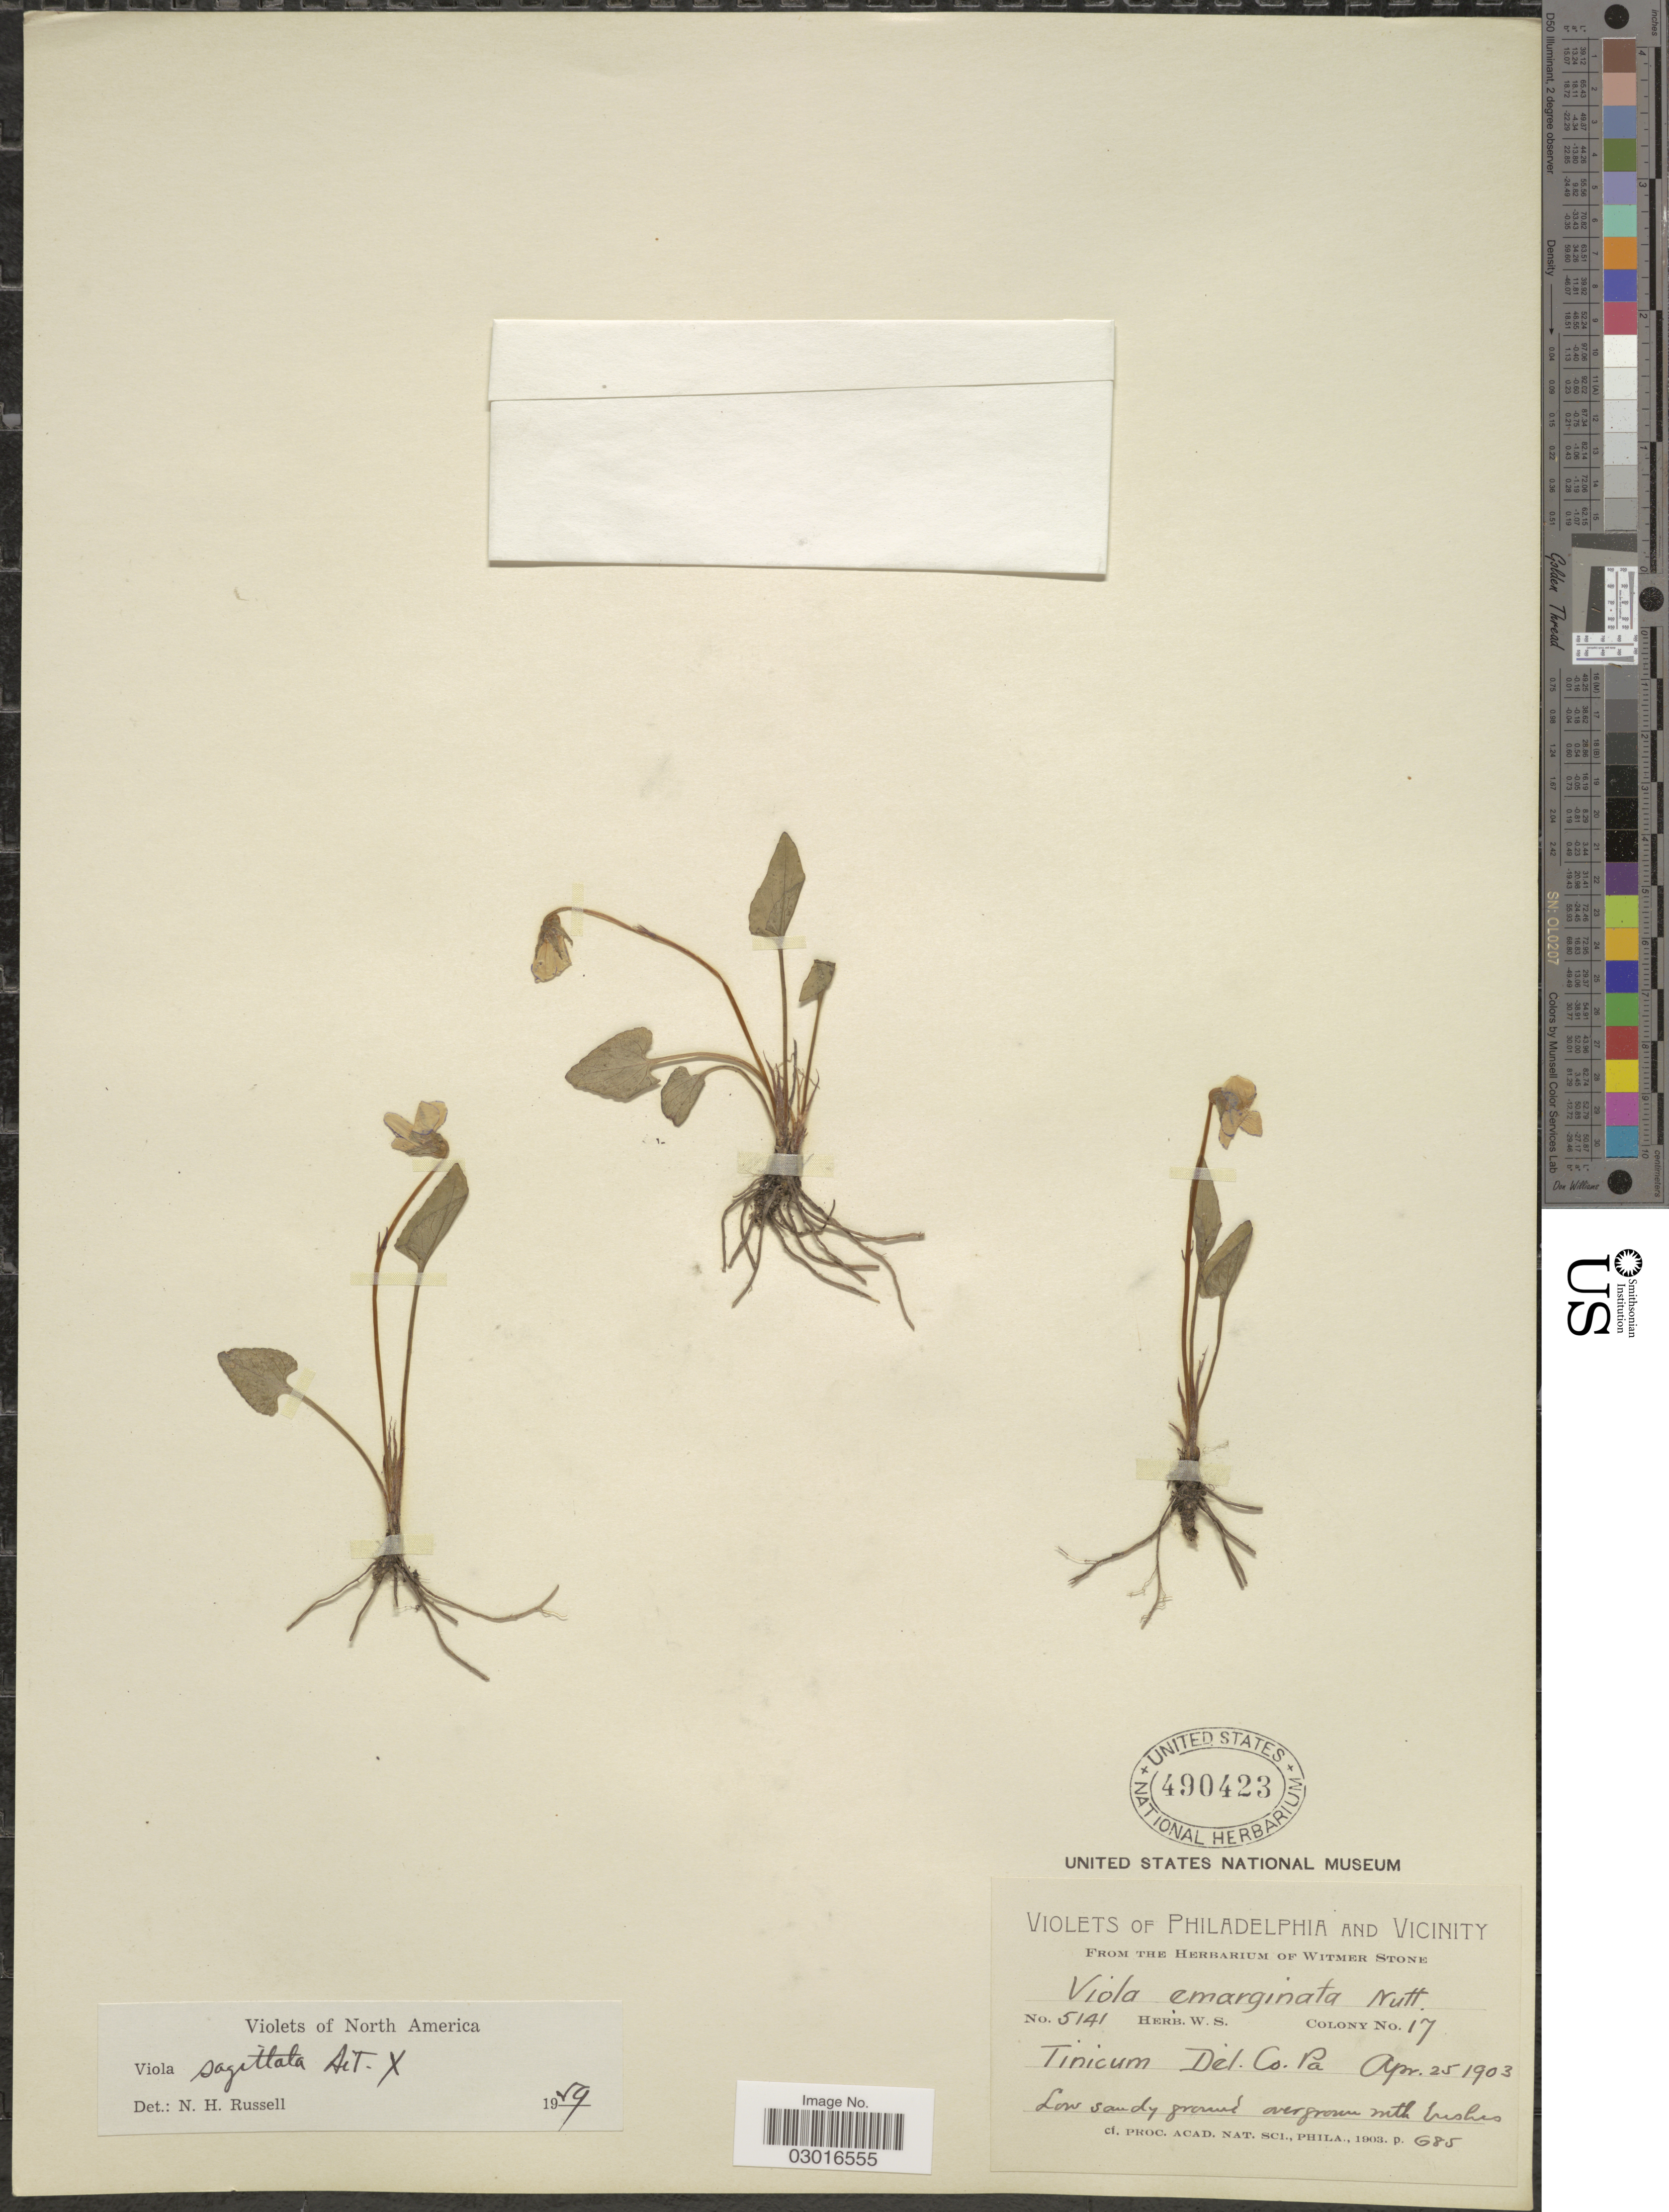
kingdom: Plantae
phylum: Tracheophyta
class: Magnoliopsida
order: Malpighiales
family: Violaceae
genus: Viola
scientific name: Viola sagittata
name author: Aiton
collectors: Ex herb Witmer Stone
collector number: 5141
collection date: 1903-04-25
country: United States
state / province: Pennsylvania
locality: Philadelphia and Vicinity. Tinicum Del Co.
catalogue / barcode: US 490423